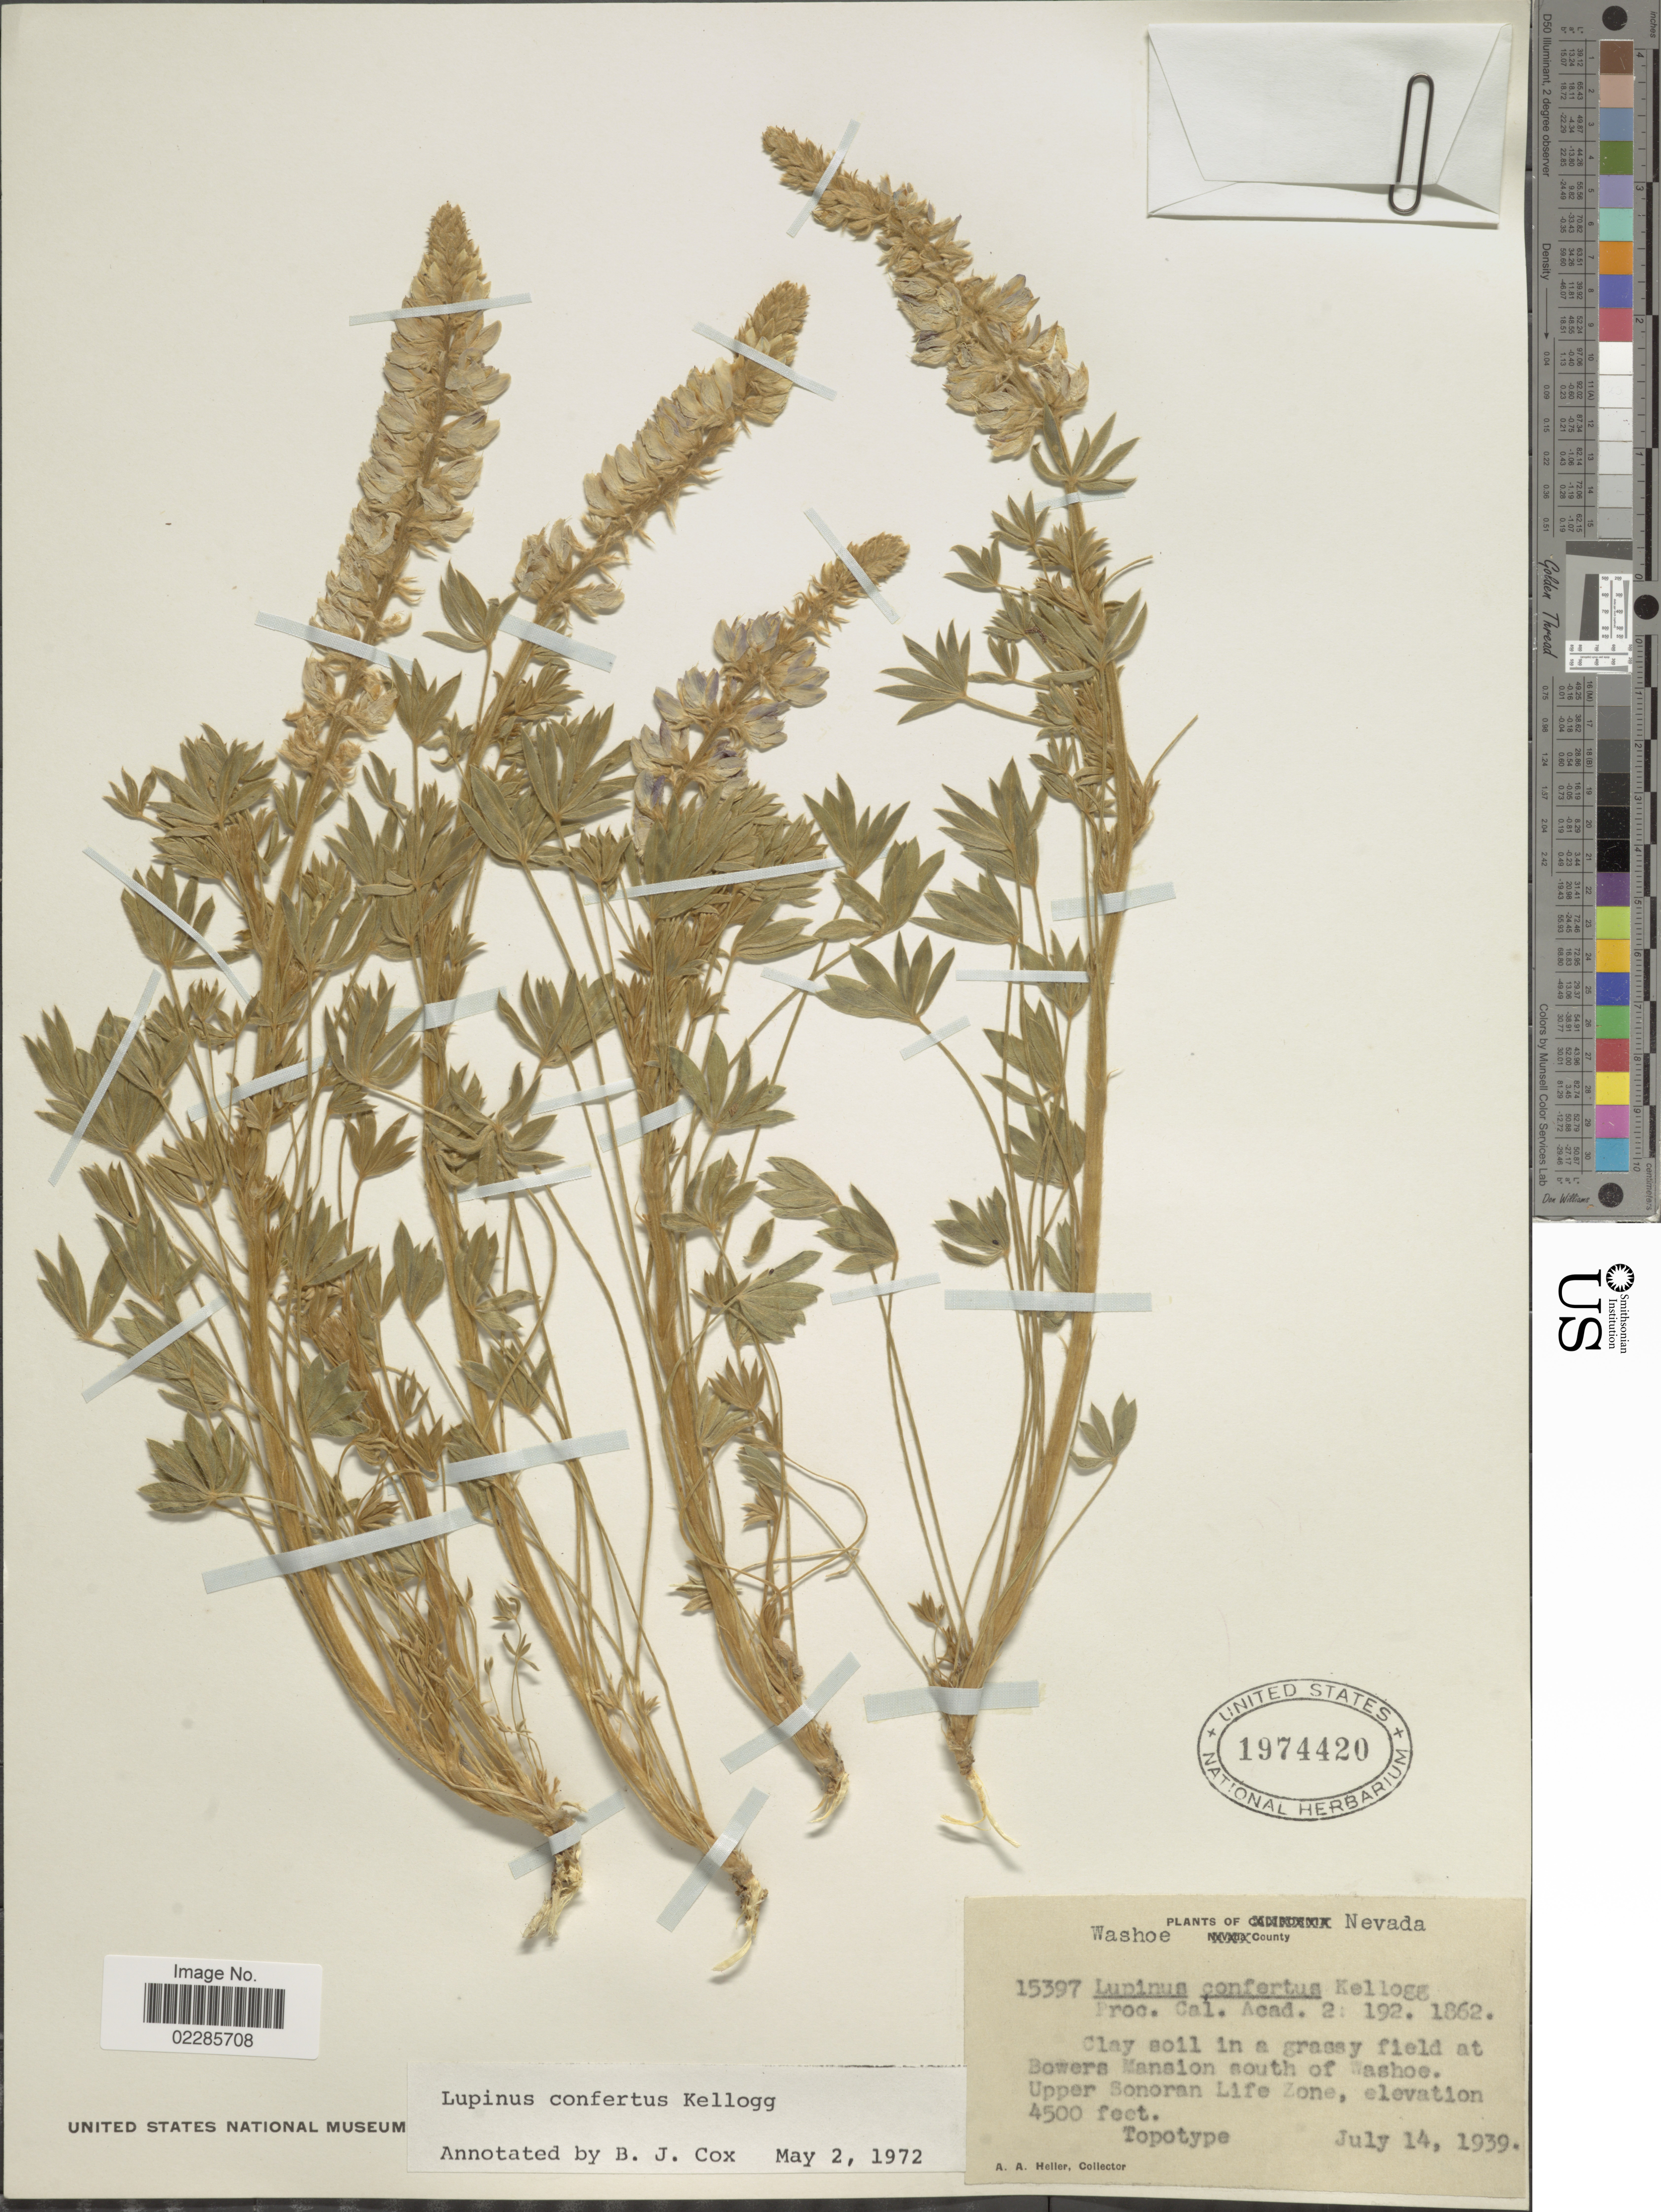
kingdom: Plantae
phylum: Tracheophyta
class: Magnoliopsida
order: Fabales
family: Fabaceae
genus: Lupinus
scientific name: Lupinus confertus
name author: Kellogg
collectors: A. A. Heller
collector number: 15397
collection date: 1939-07-14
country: United States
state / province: Nevada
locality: Clay soil in a grassy field at Bowers Mansion south of Washoe. Upper Sonoran Life Zone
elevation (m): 1372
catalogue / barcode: US 1974420